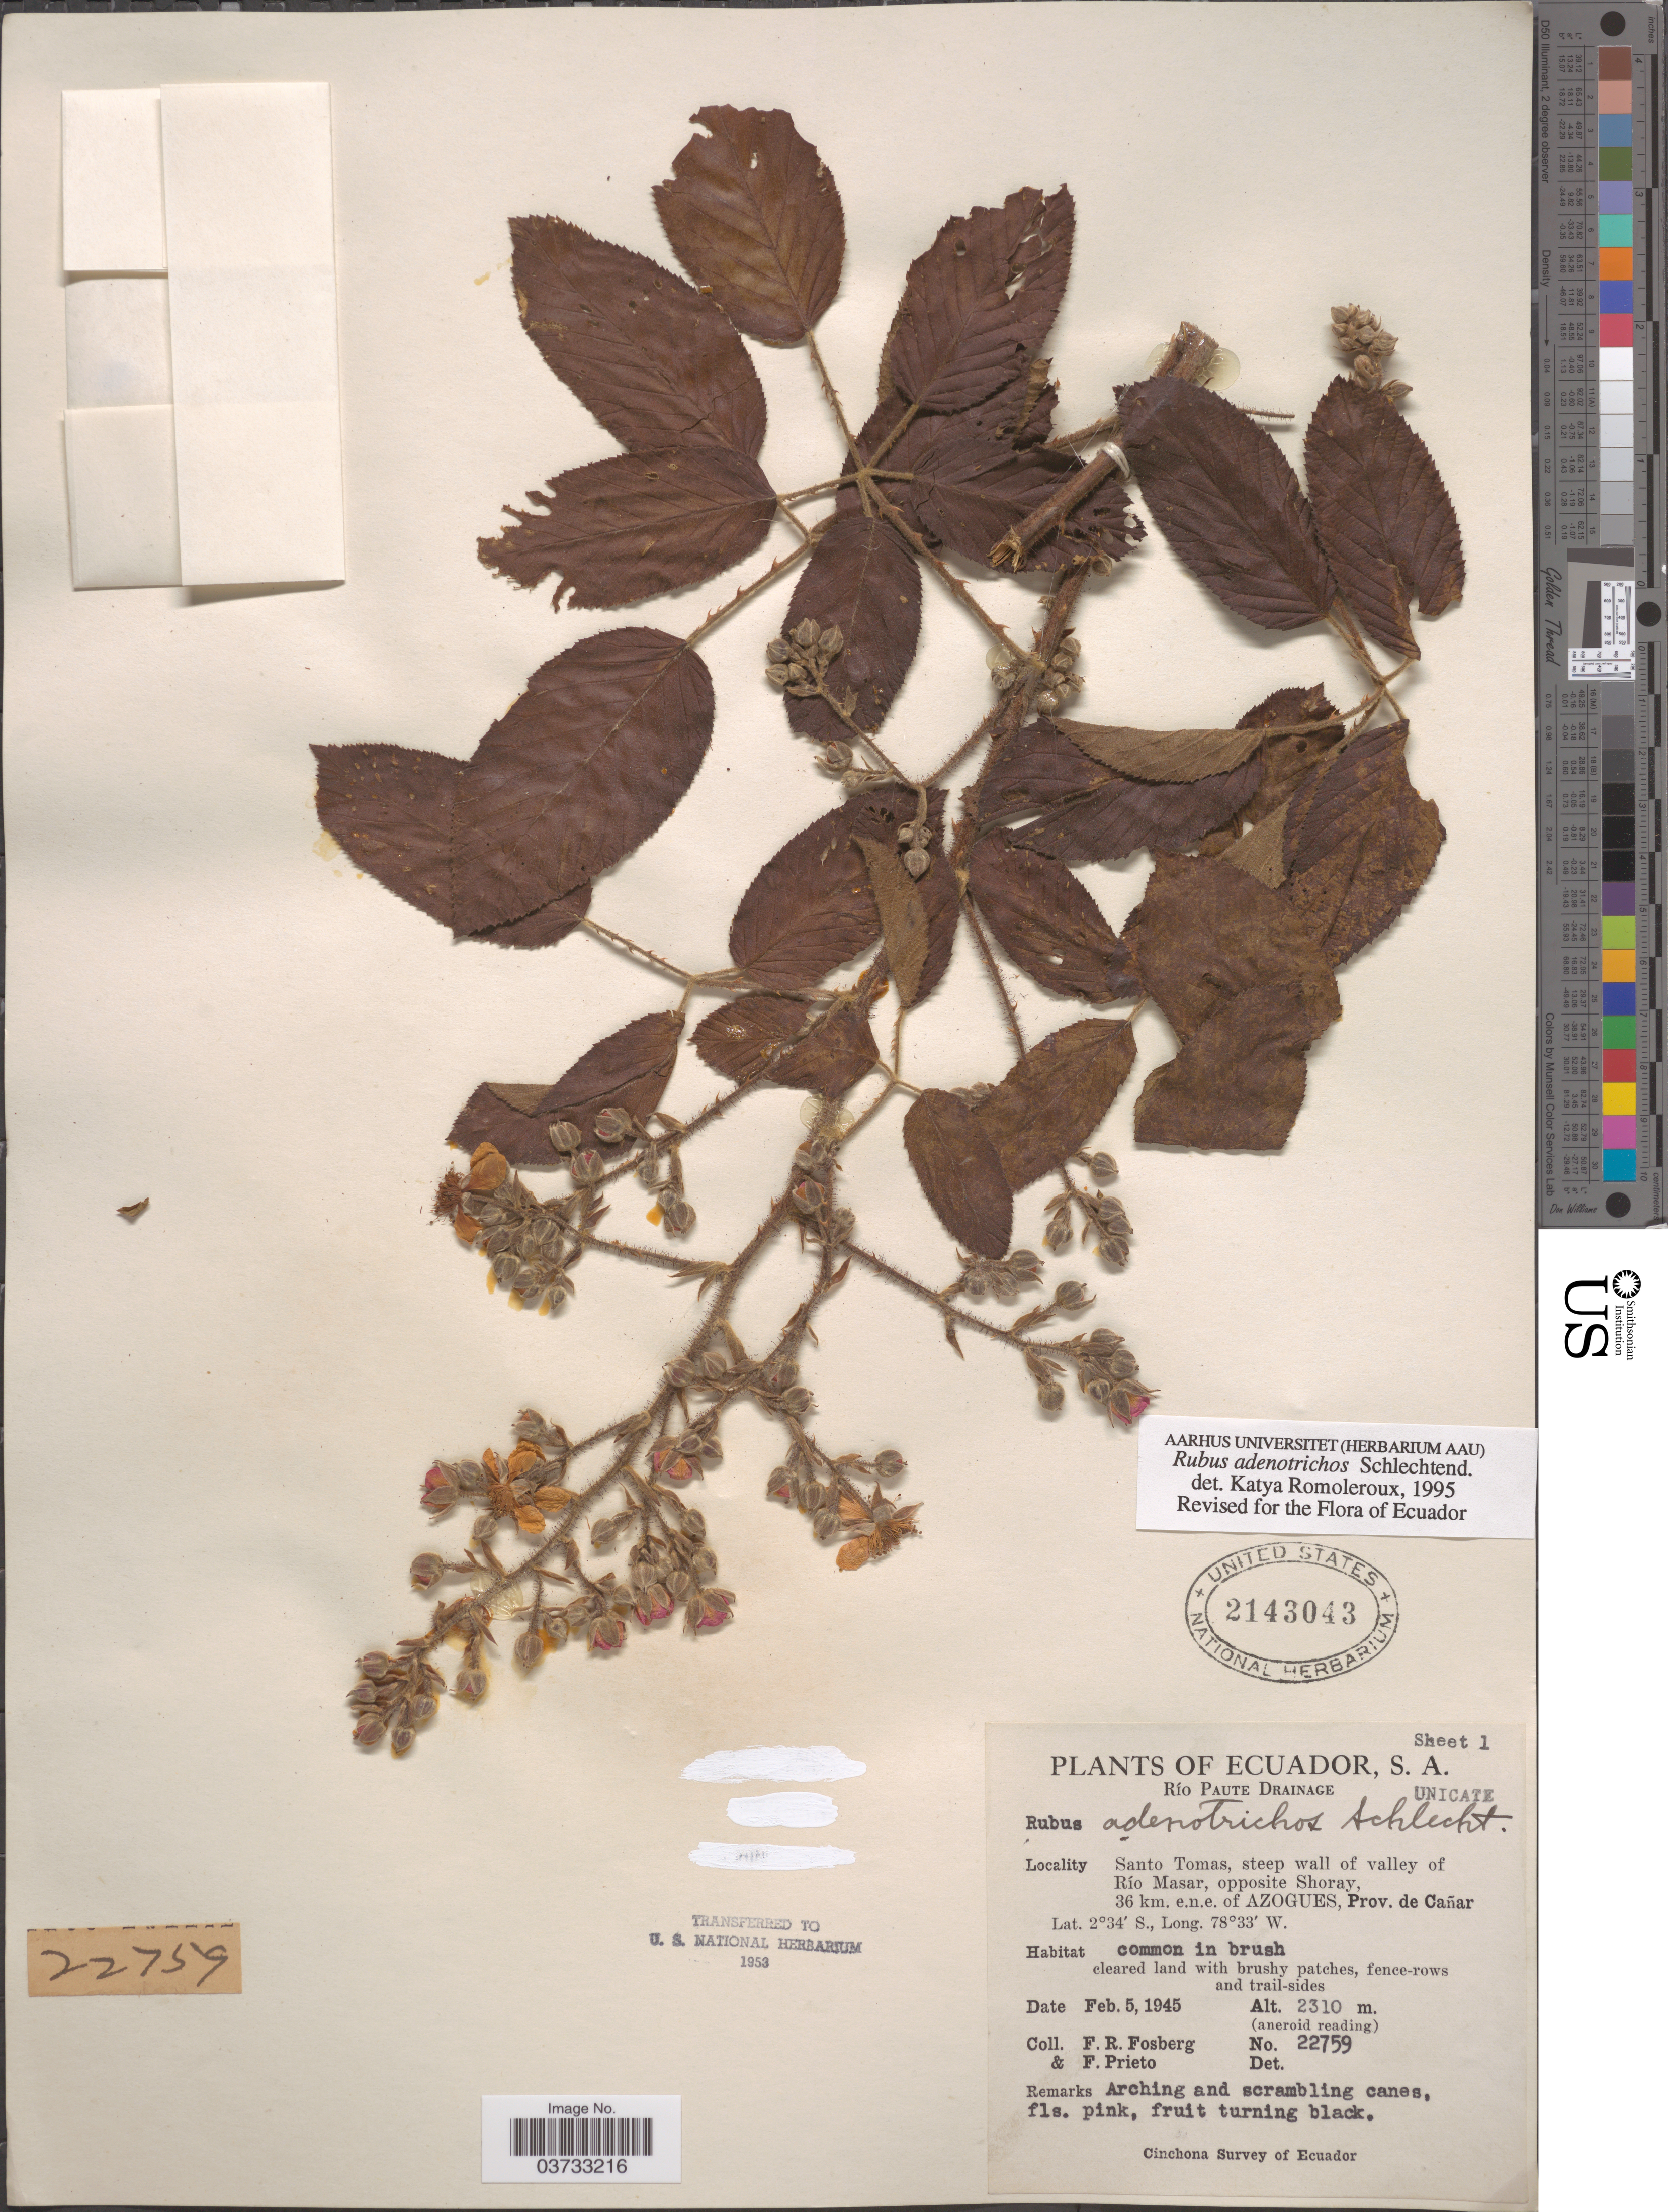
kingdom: Plantae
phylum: Tracheophyta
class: Magnoliopsida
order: Rosales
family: Rosaceae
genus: Rubus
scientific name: Rubus adenotrichos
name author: Schltdl.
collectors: F. R. Fosberg & F. Prieto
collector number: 22759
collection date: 1945-02-05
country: Ecuador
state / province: Cañar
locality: Río Paute Drainage. Santo Tomas, steep wall of valley of Río Masar, opposite Shoray, 36 km. e.n.e. of Azogues.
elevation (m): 2310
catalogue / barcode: US 2143043